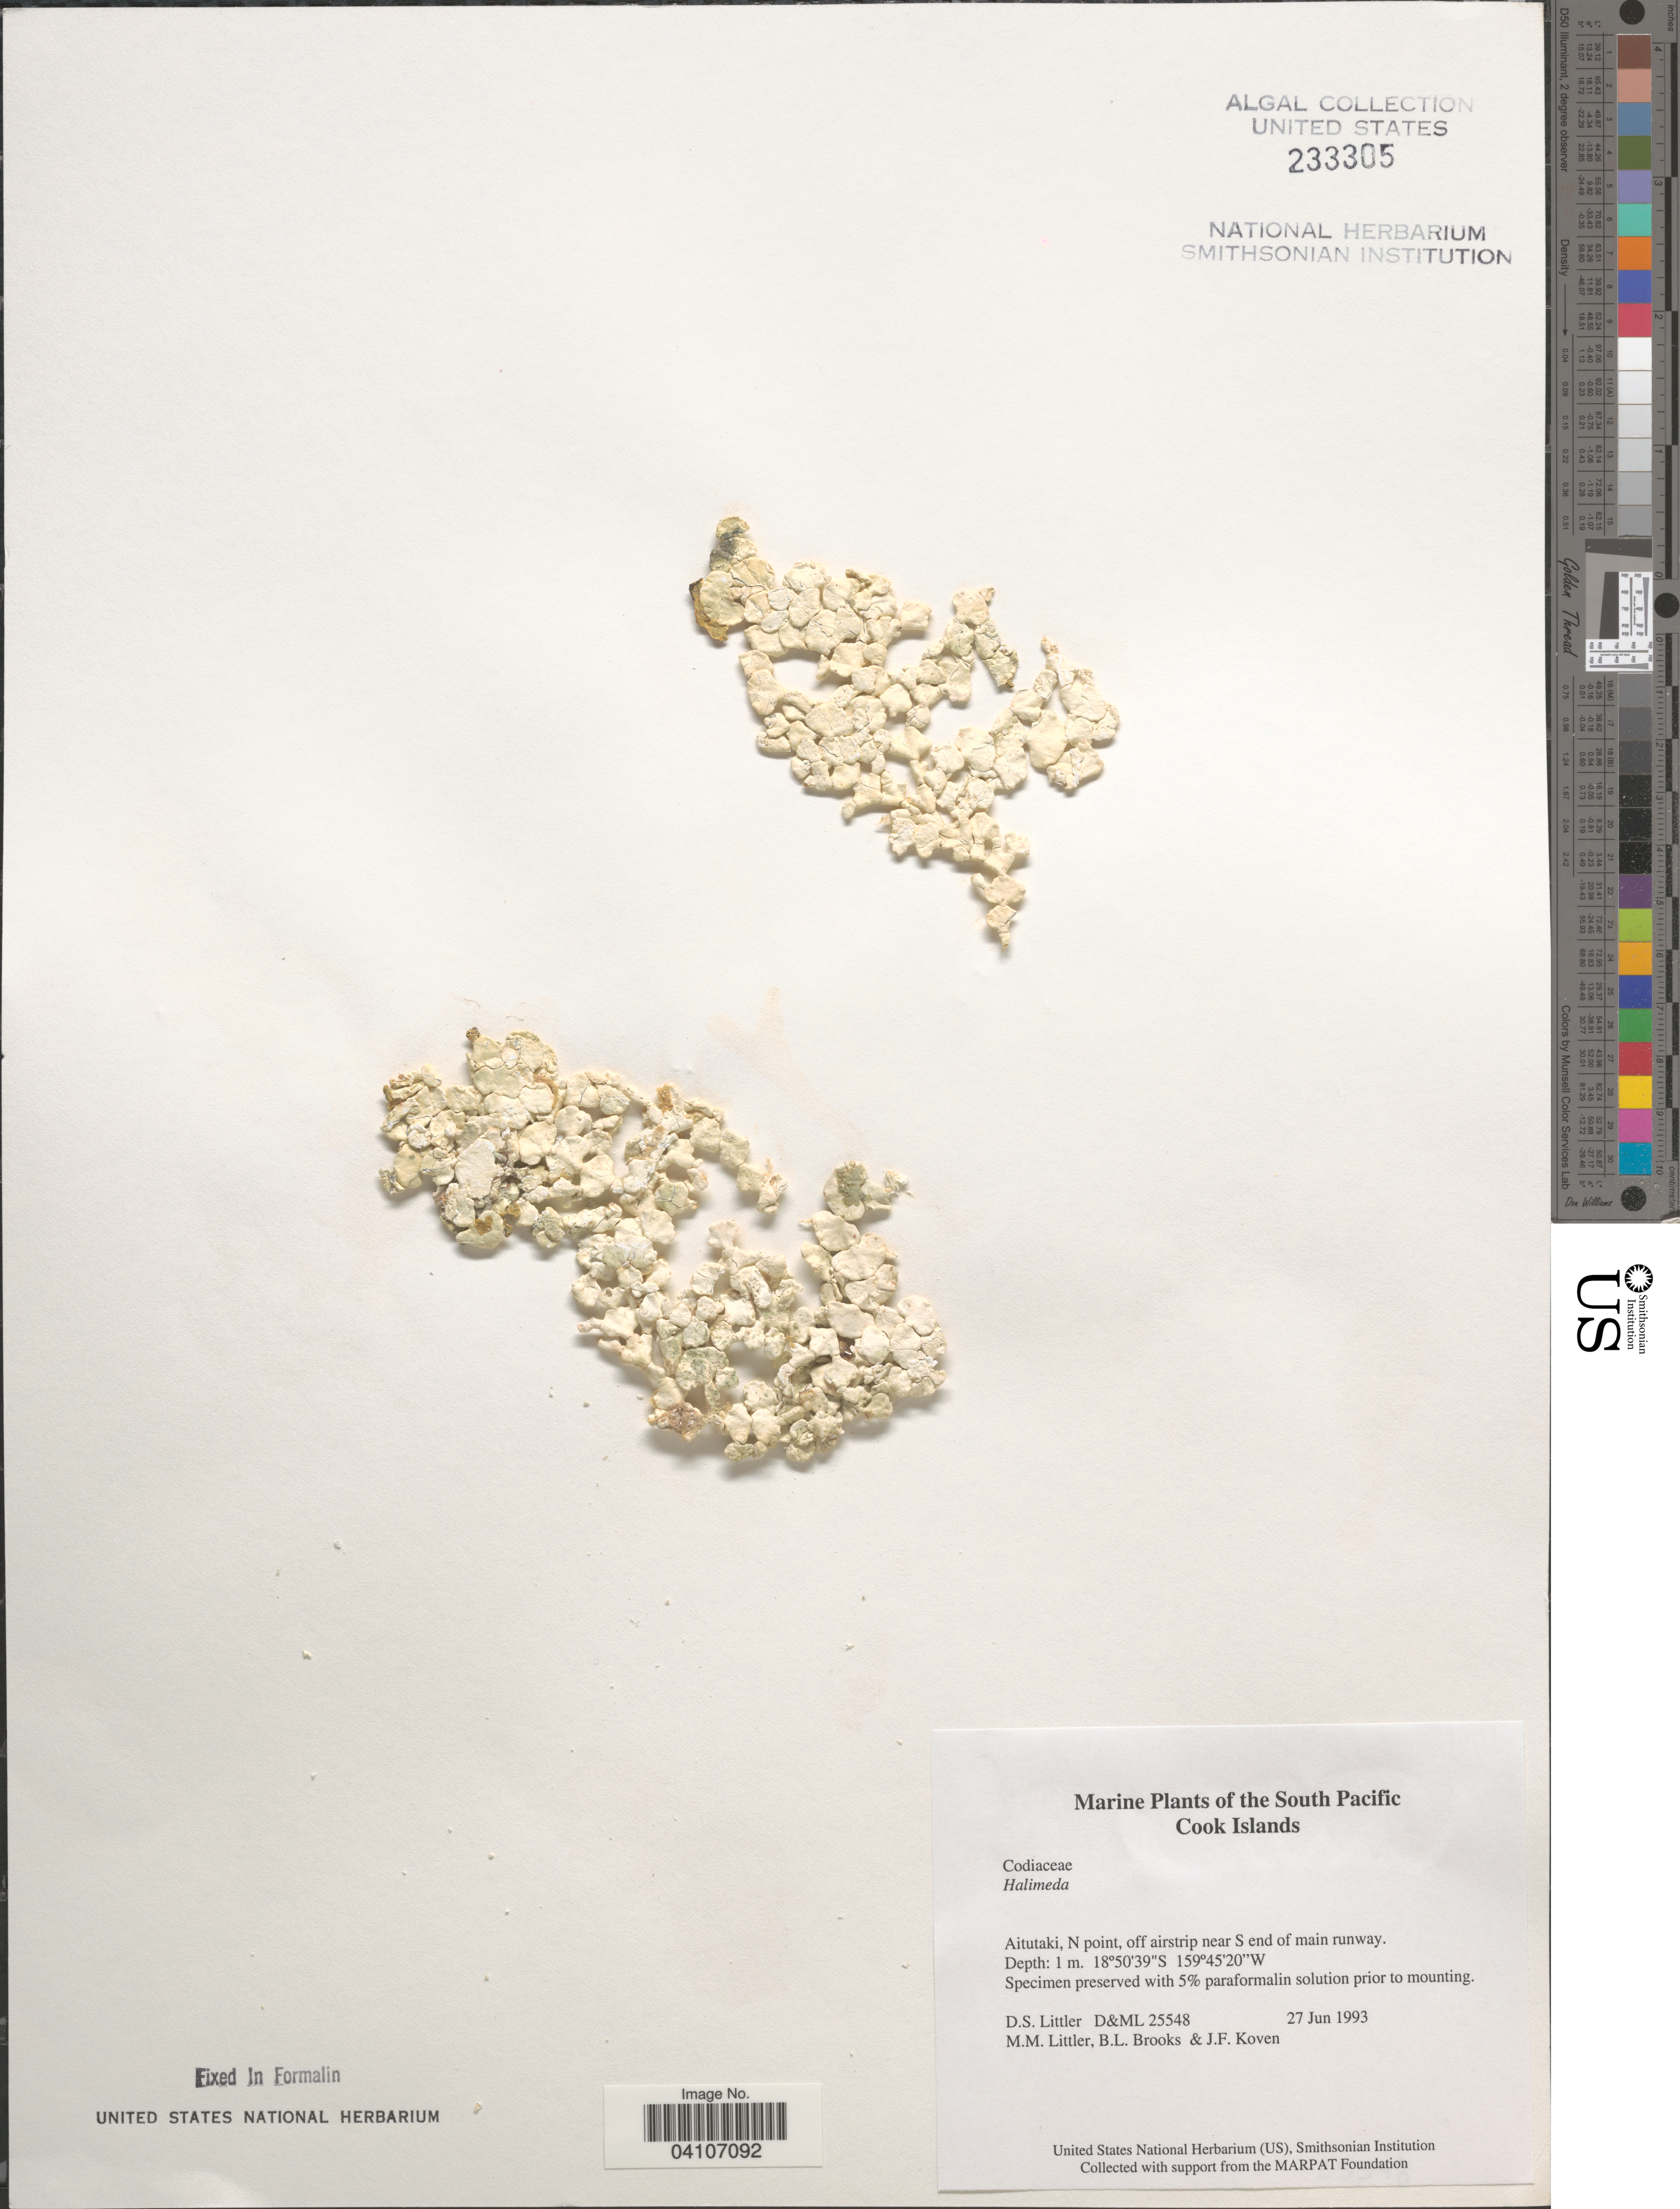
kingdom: Plantae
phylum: Chlorophyta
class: Ulvophyceae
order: Bryopsidales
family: Halimedaceae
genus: Halimeda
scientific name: Halimeda sp.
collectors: D. S. Littler, B. Brooks & J. Koven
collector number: D&ML25548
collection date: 1993-06-27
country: Cook Islands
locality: Aitutaki, N point, off airstrip near S end of main runway.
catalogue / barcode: US 233305